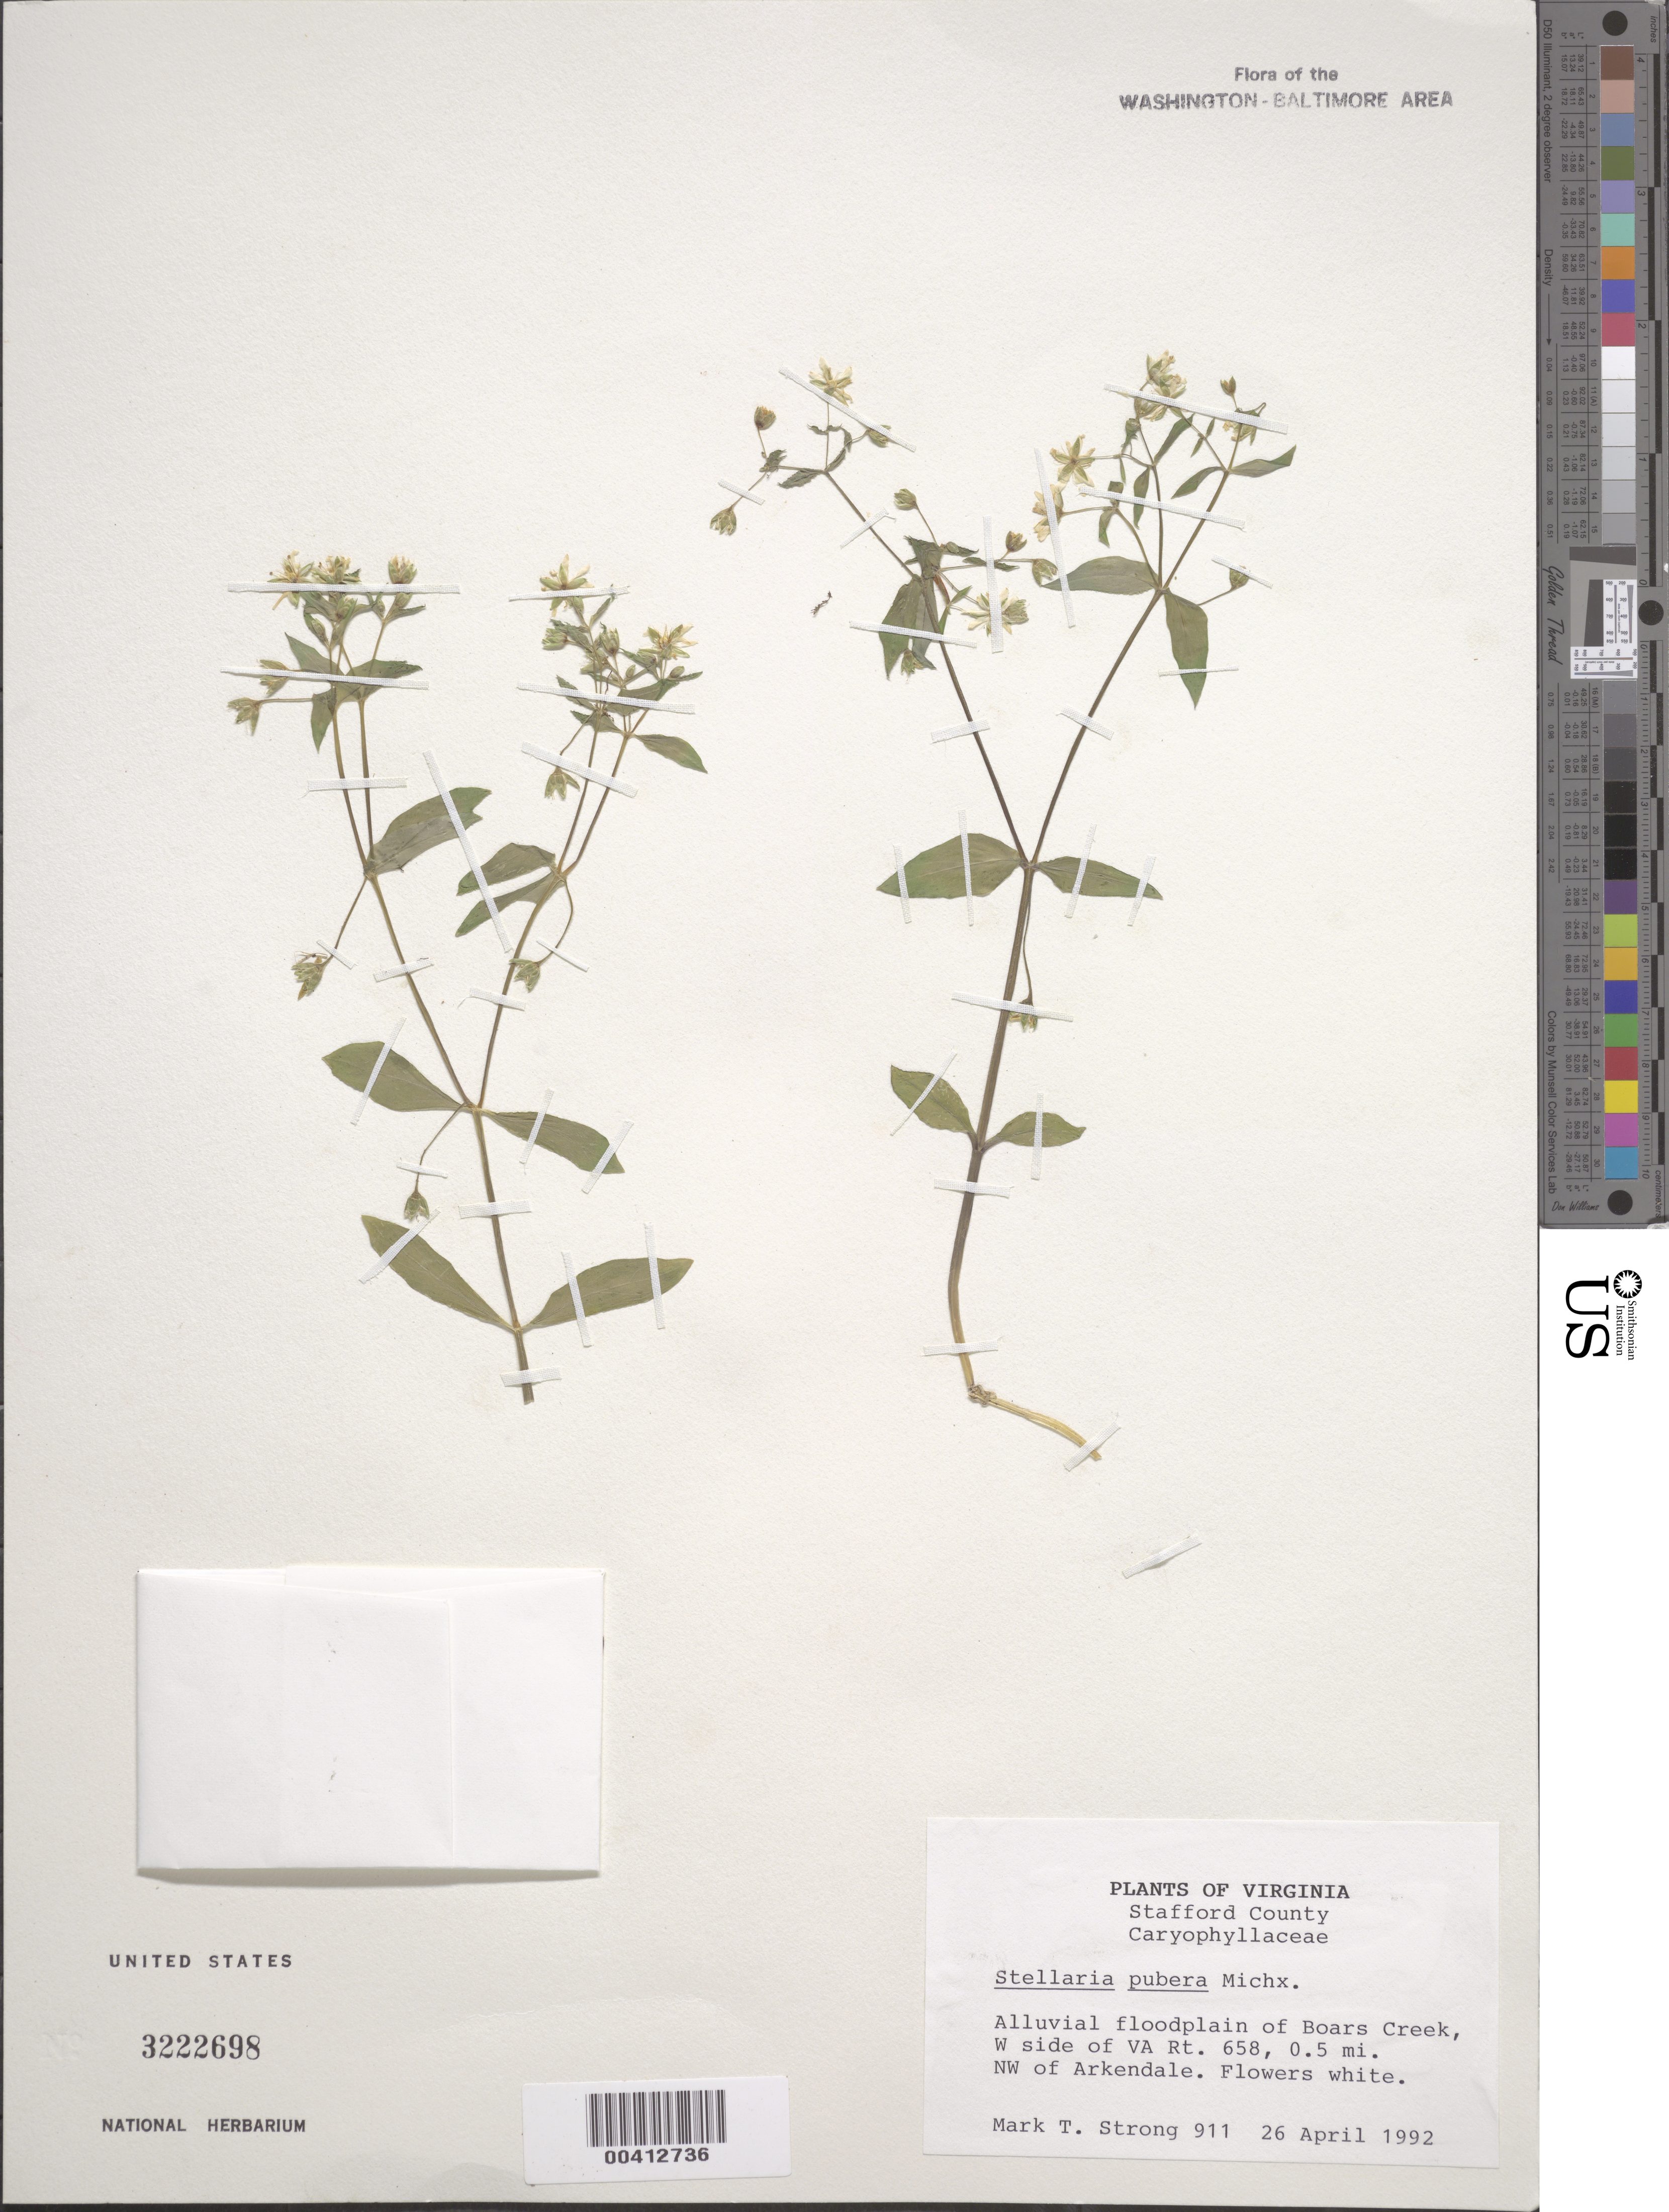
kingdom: Plantae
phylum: Tracheophyta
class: Magnoliopsida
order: Caryophyllales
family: Caryophyllaceae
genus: Stellaria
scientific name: Stellaria pubera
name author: Michx.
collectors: M. T. Strong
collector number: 911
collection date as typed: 26 Apr 1992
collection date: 1992-04-26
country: United States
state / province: Virginia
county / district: Stafford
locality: NW of Arkendale, Boars Creek, W of VA Rt. 658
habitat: Alluvial flood plain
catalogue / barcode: US 3222698